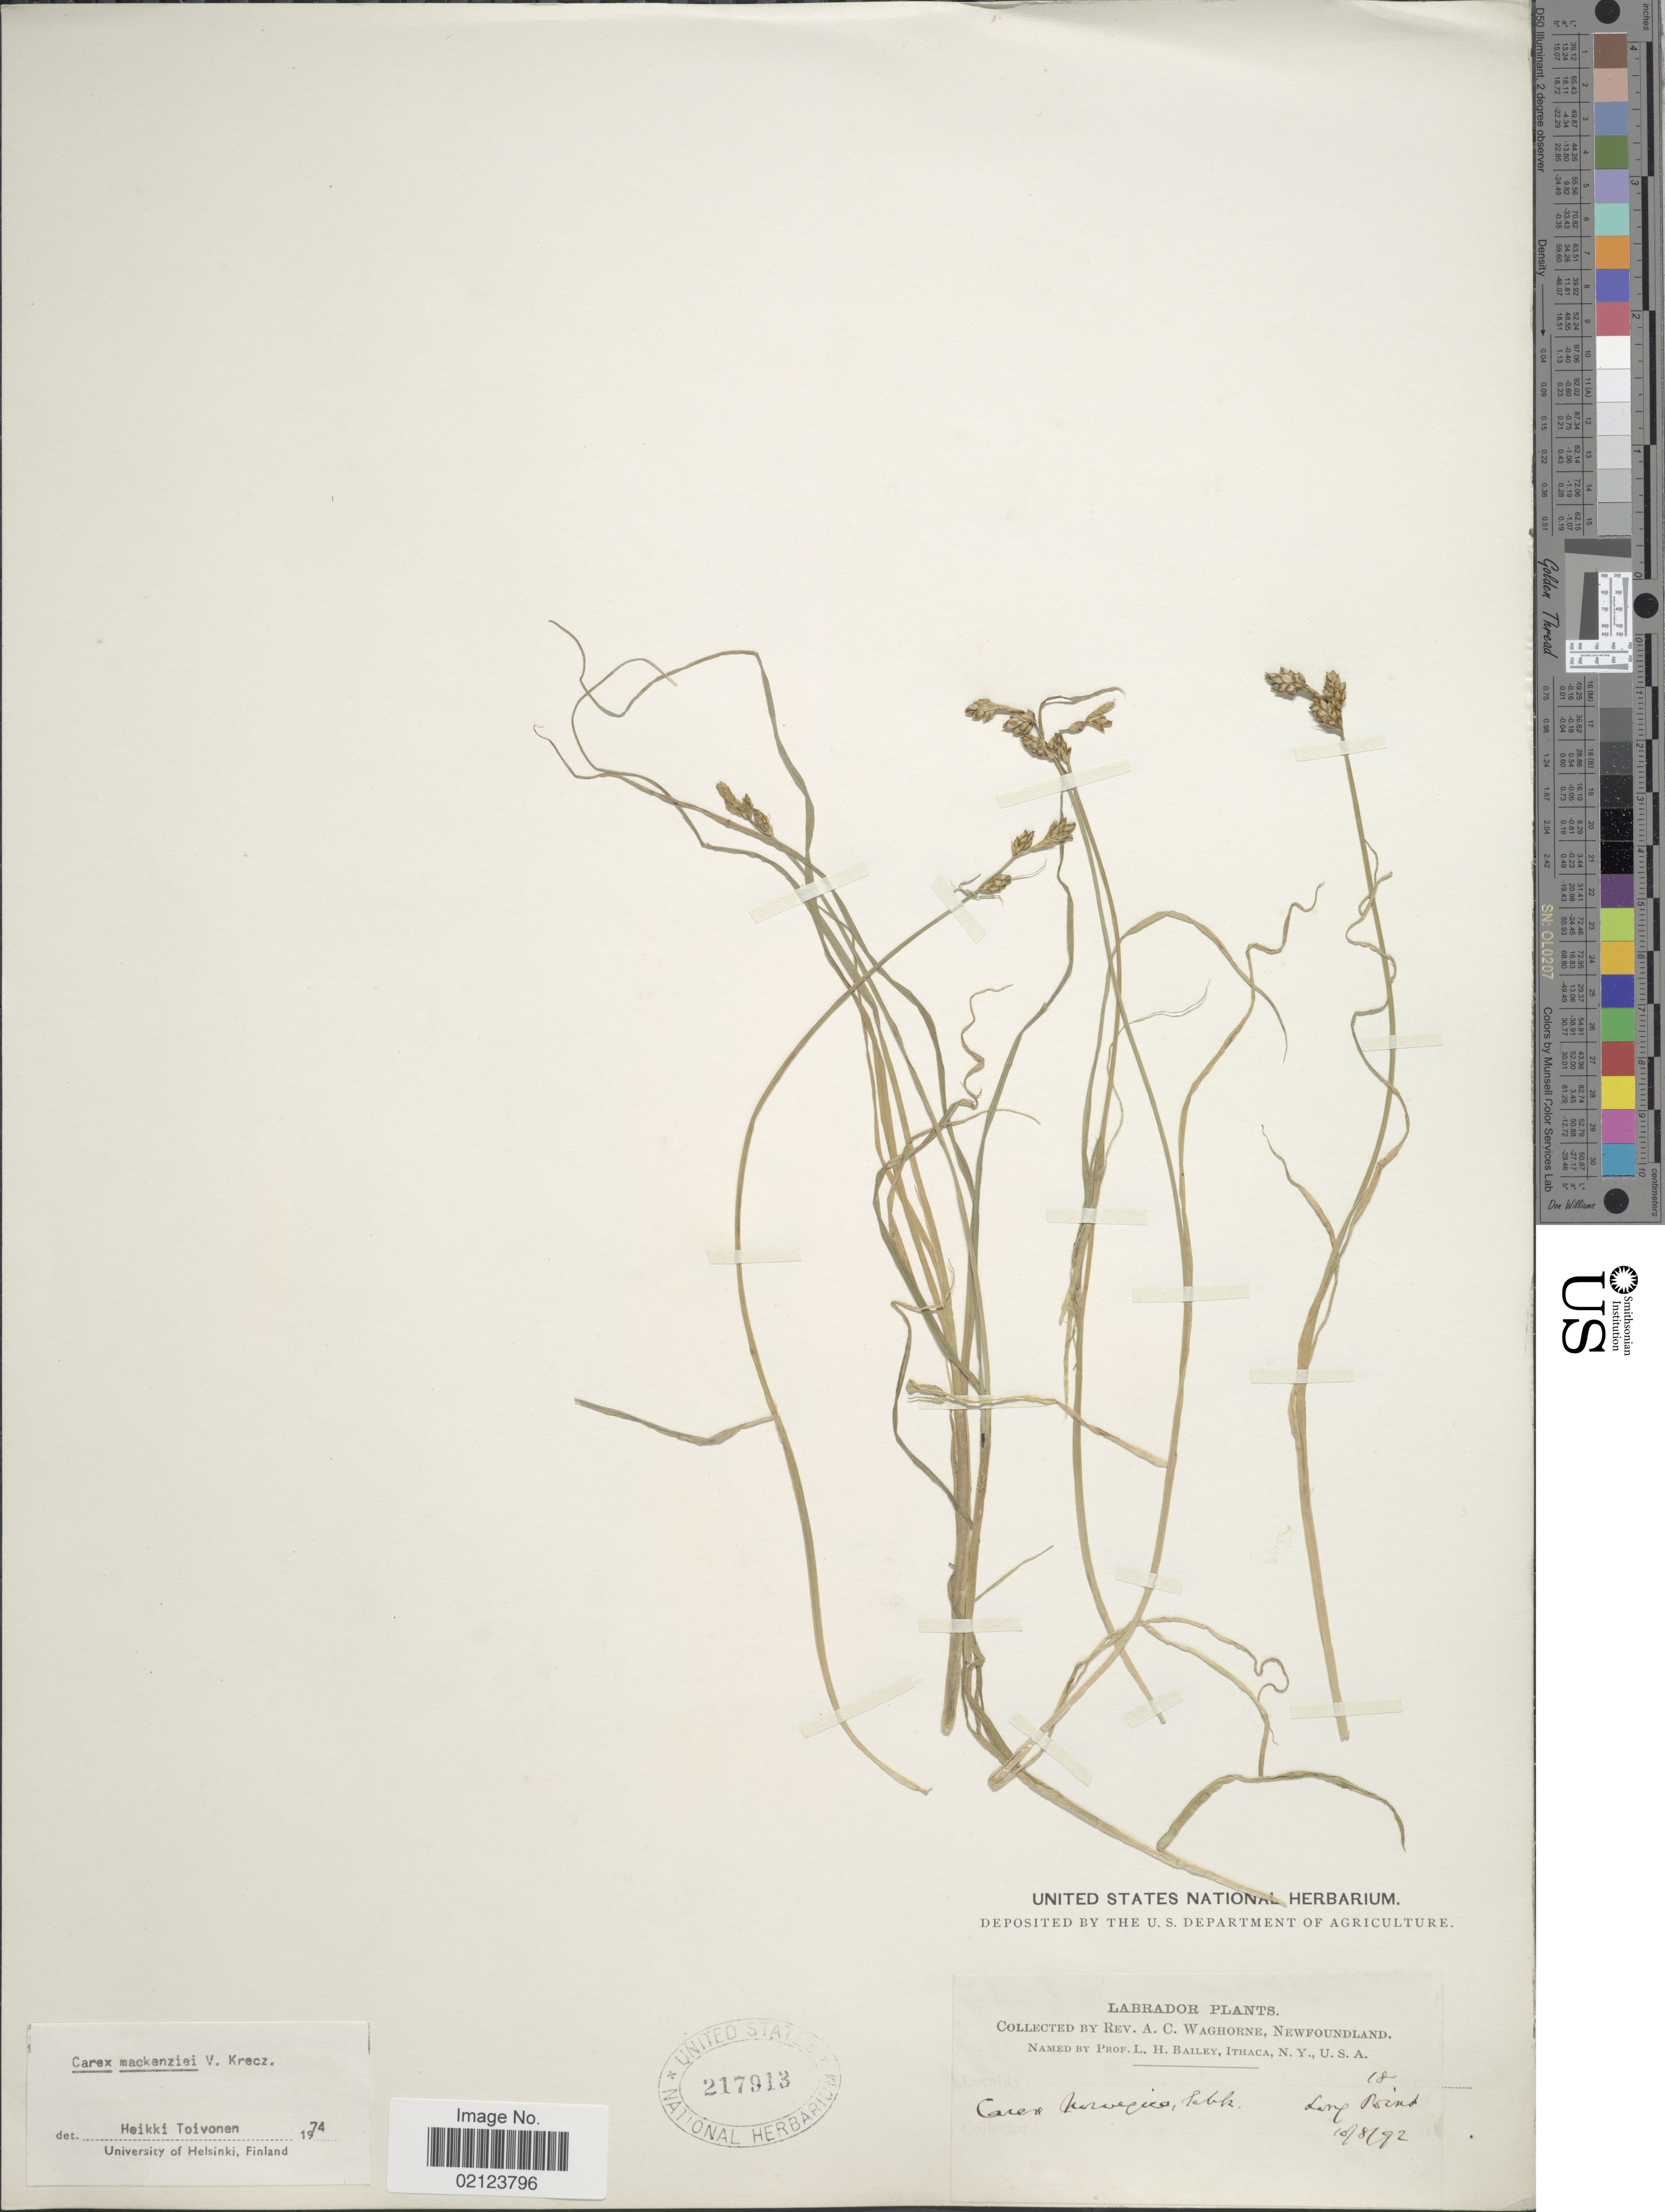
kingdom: Plantae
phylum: Tracheophyta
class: Liliopsida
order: Poales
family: Cyperaceae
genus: Carex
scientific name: Carex mackenziei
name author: V.I. Krecz.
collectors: A. Waghorne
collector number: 18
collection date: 1892-08-10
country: Canada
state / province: Newfoundland and Labrador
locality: Labrador. Long Point.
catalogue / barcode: US 217913